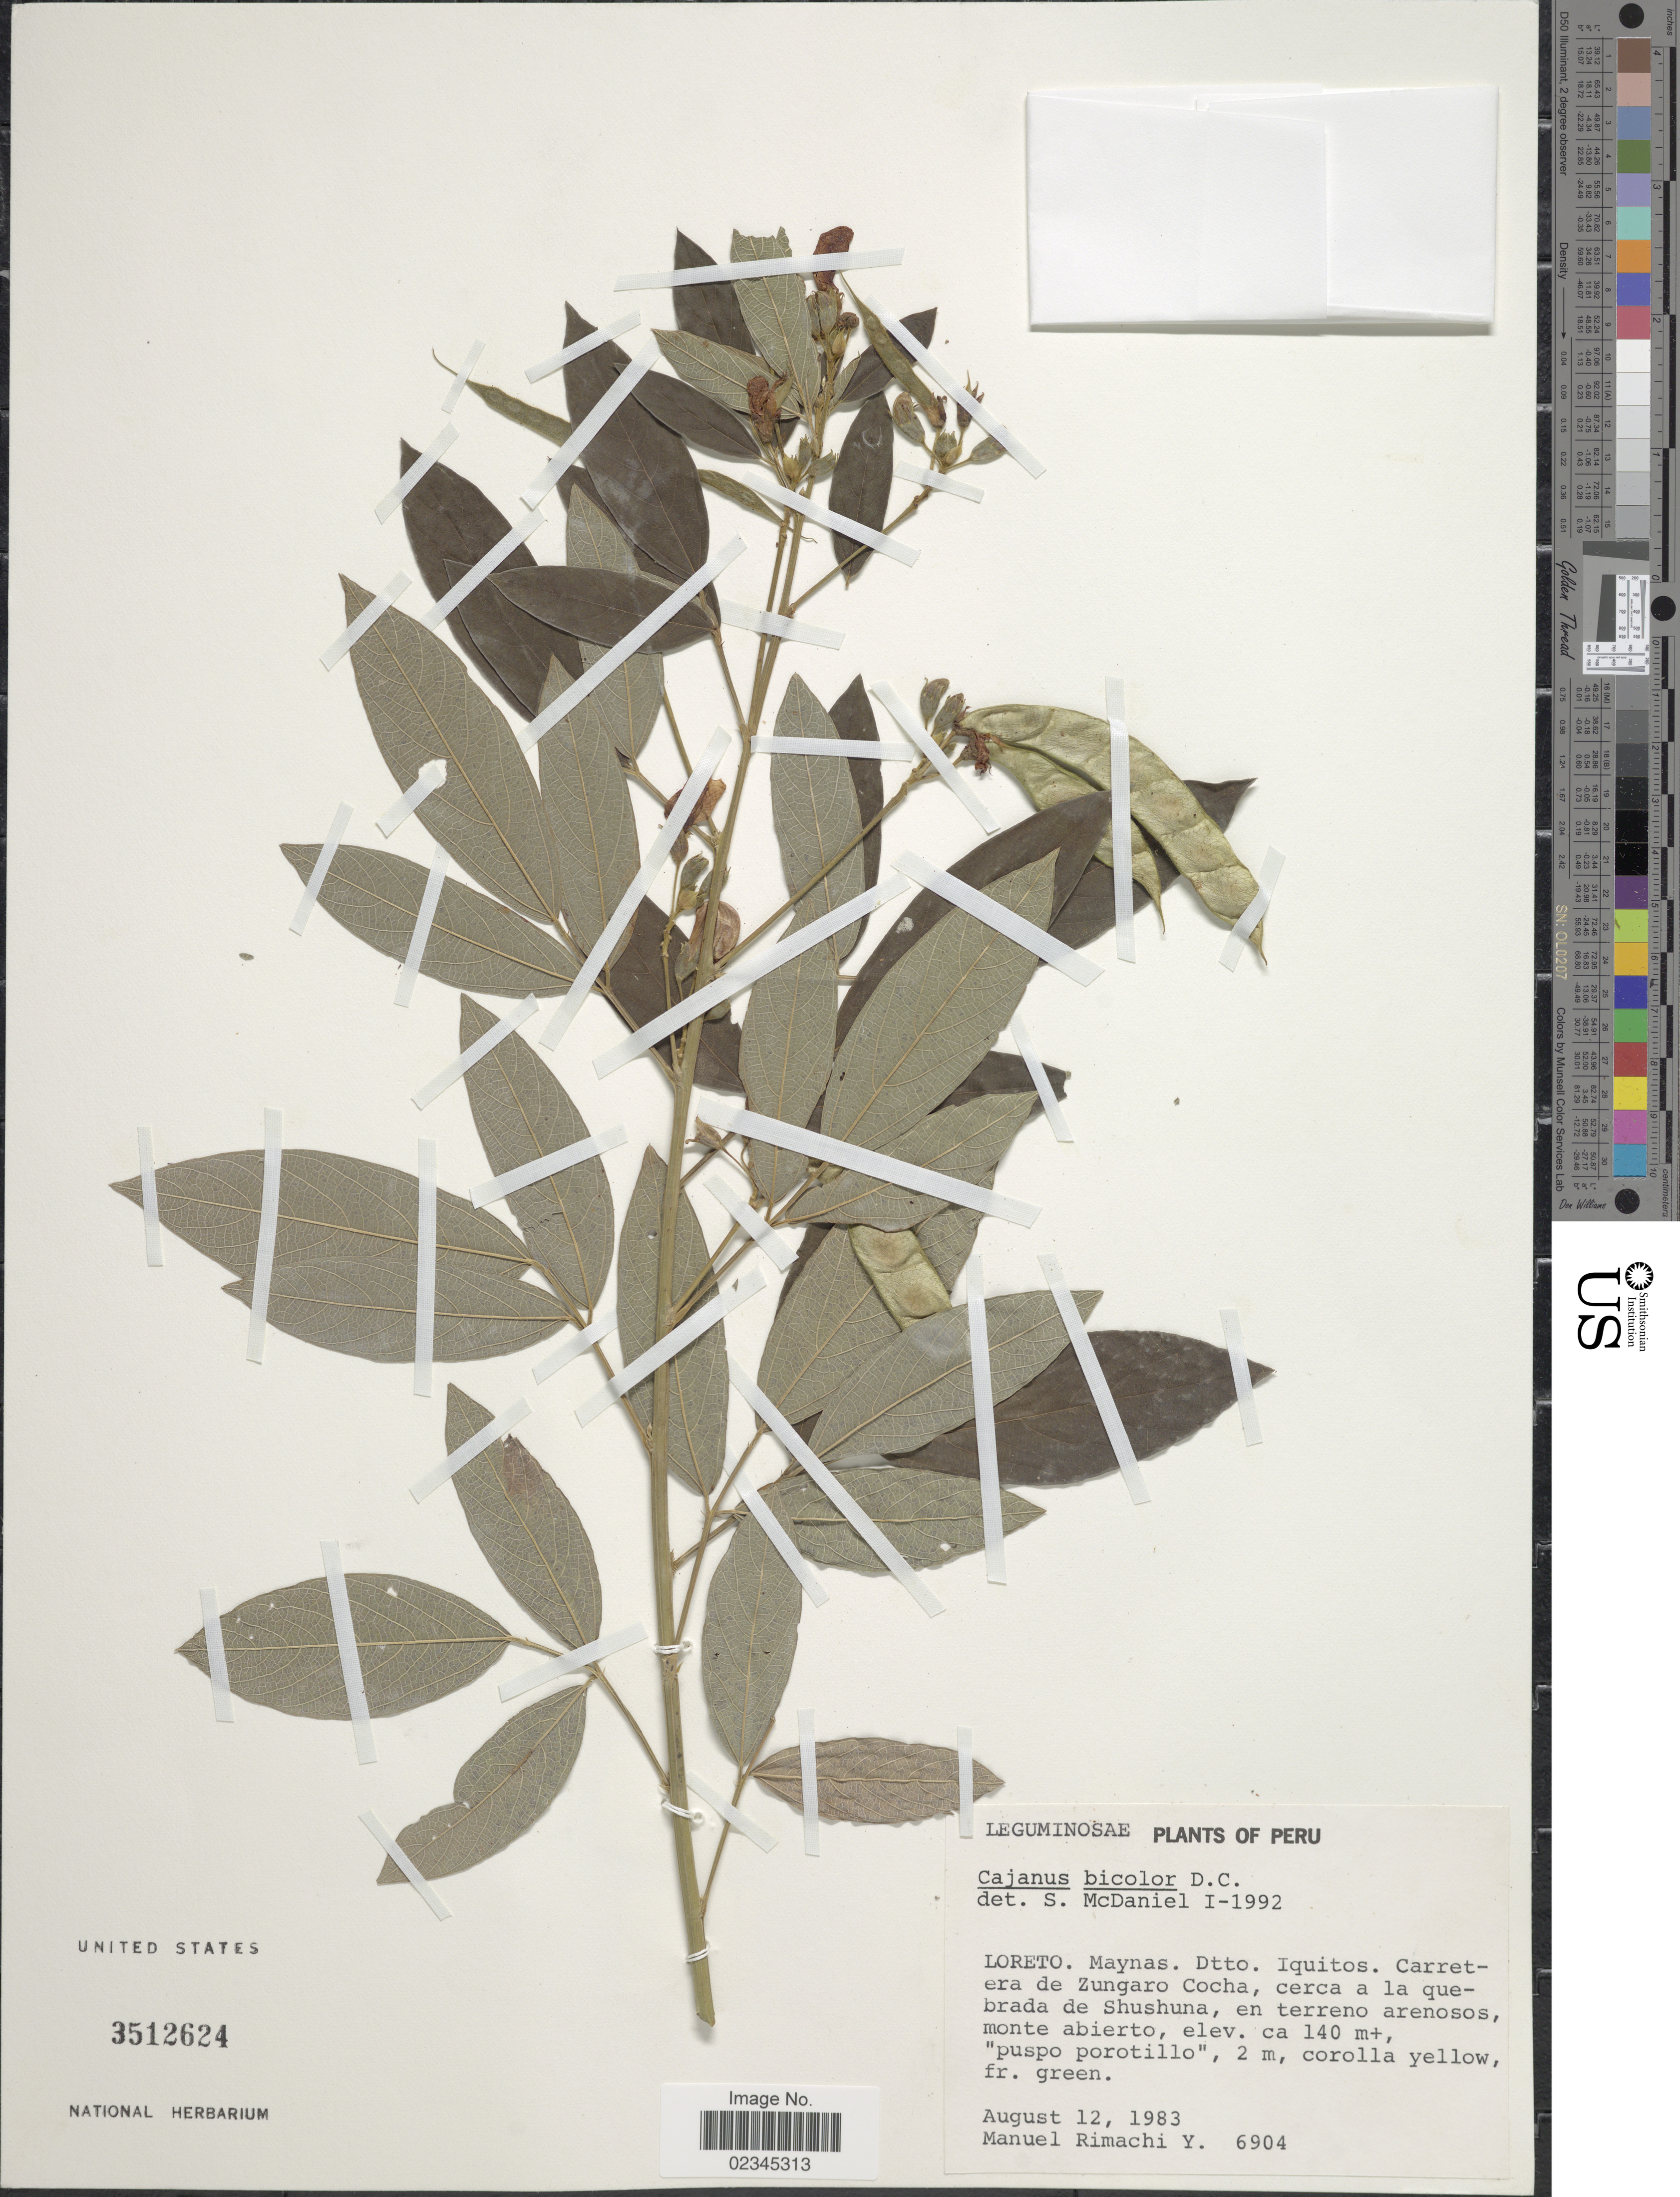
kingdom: Plantae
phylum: Tracheophyta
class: Magnoliopsida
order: Fabales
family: Fabaceae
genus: Cajanus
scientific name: Cajanus cajan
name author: (L.) Huth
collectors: M. Rimachi Y.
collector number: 6904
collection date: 1983-08-12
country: Peru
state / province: Loreto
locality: Maynas. Dtto. Iquitos. Carretera de Zungaro Cocha, cerca a la quebrada de Shushuna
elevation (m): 140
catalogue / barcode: US 3512624